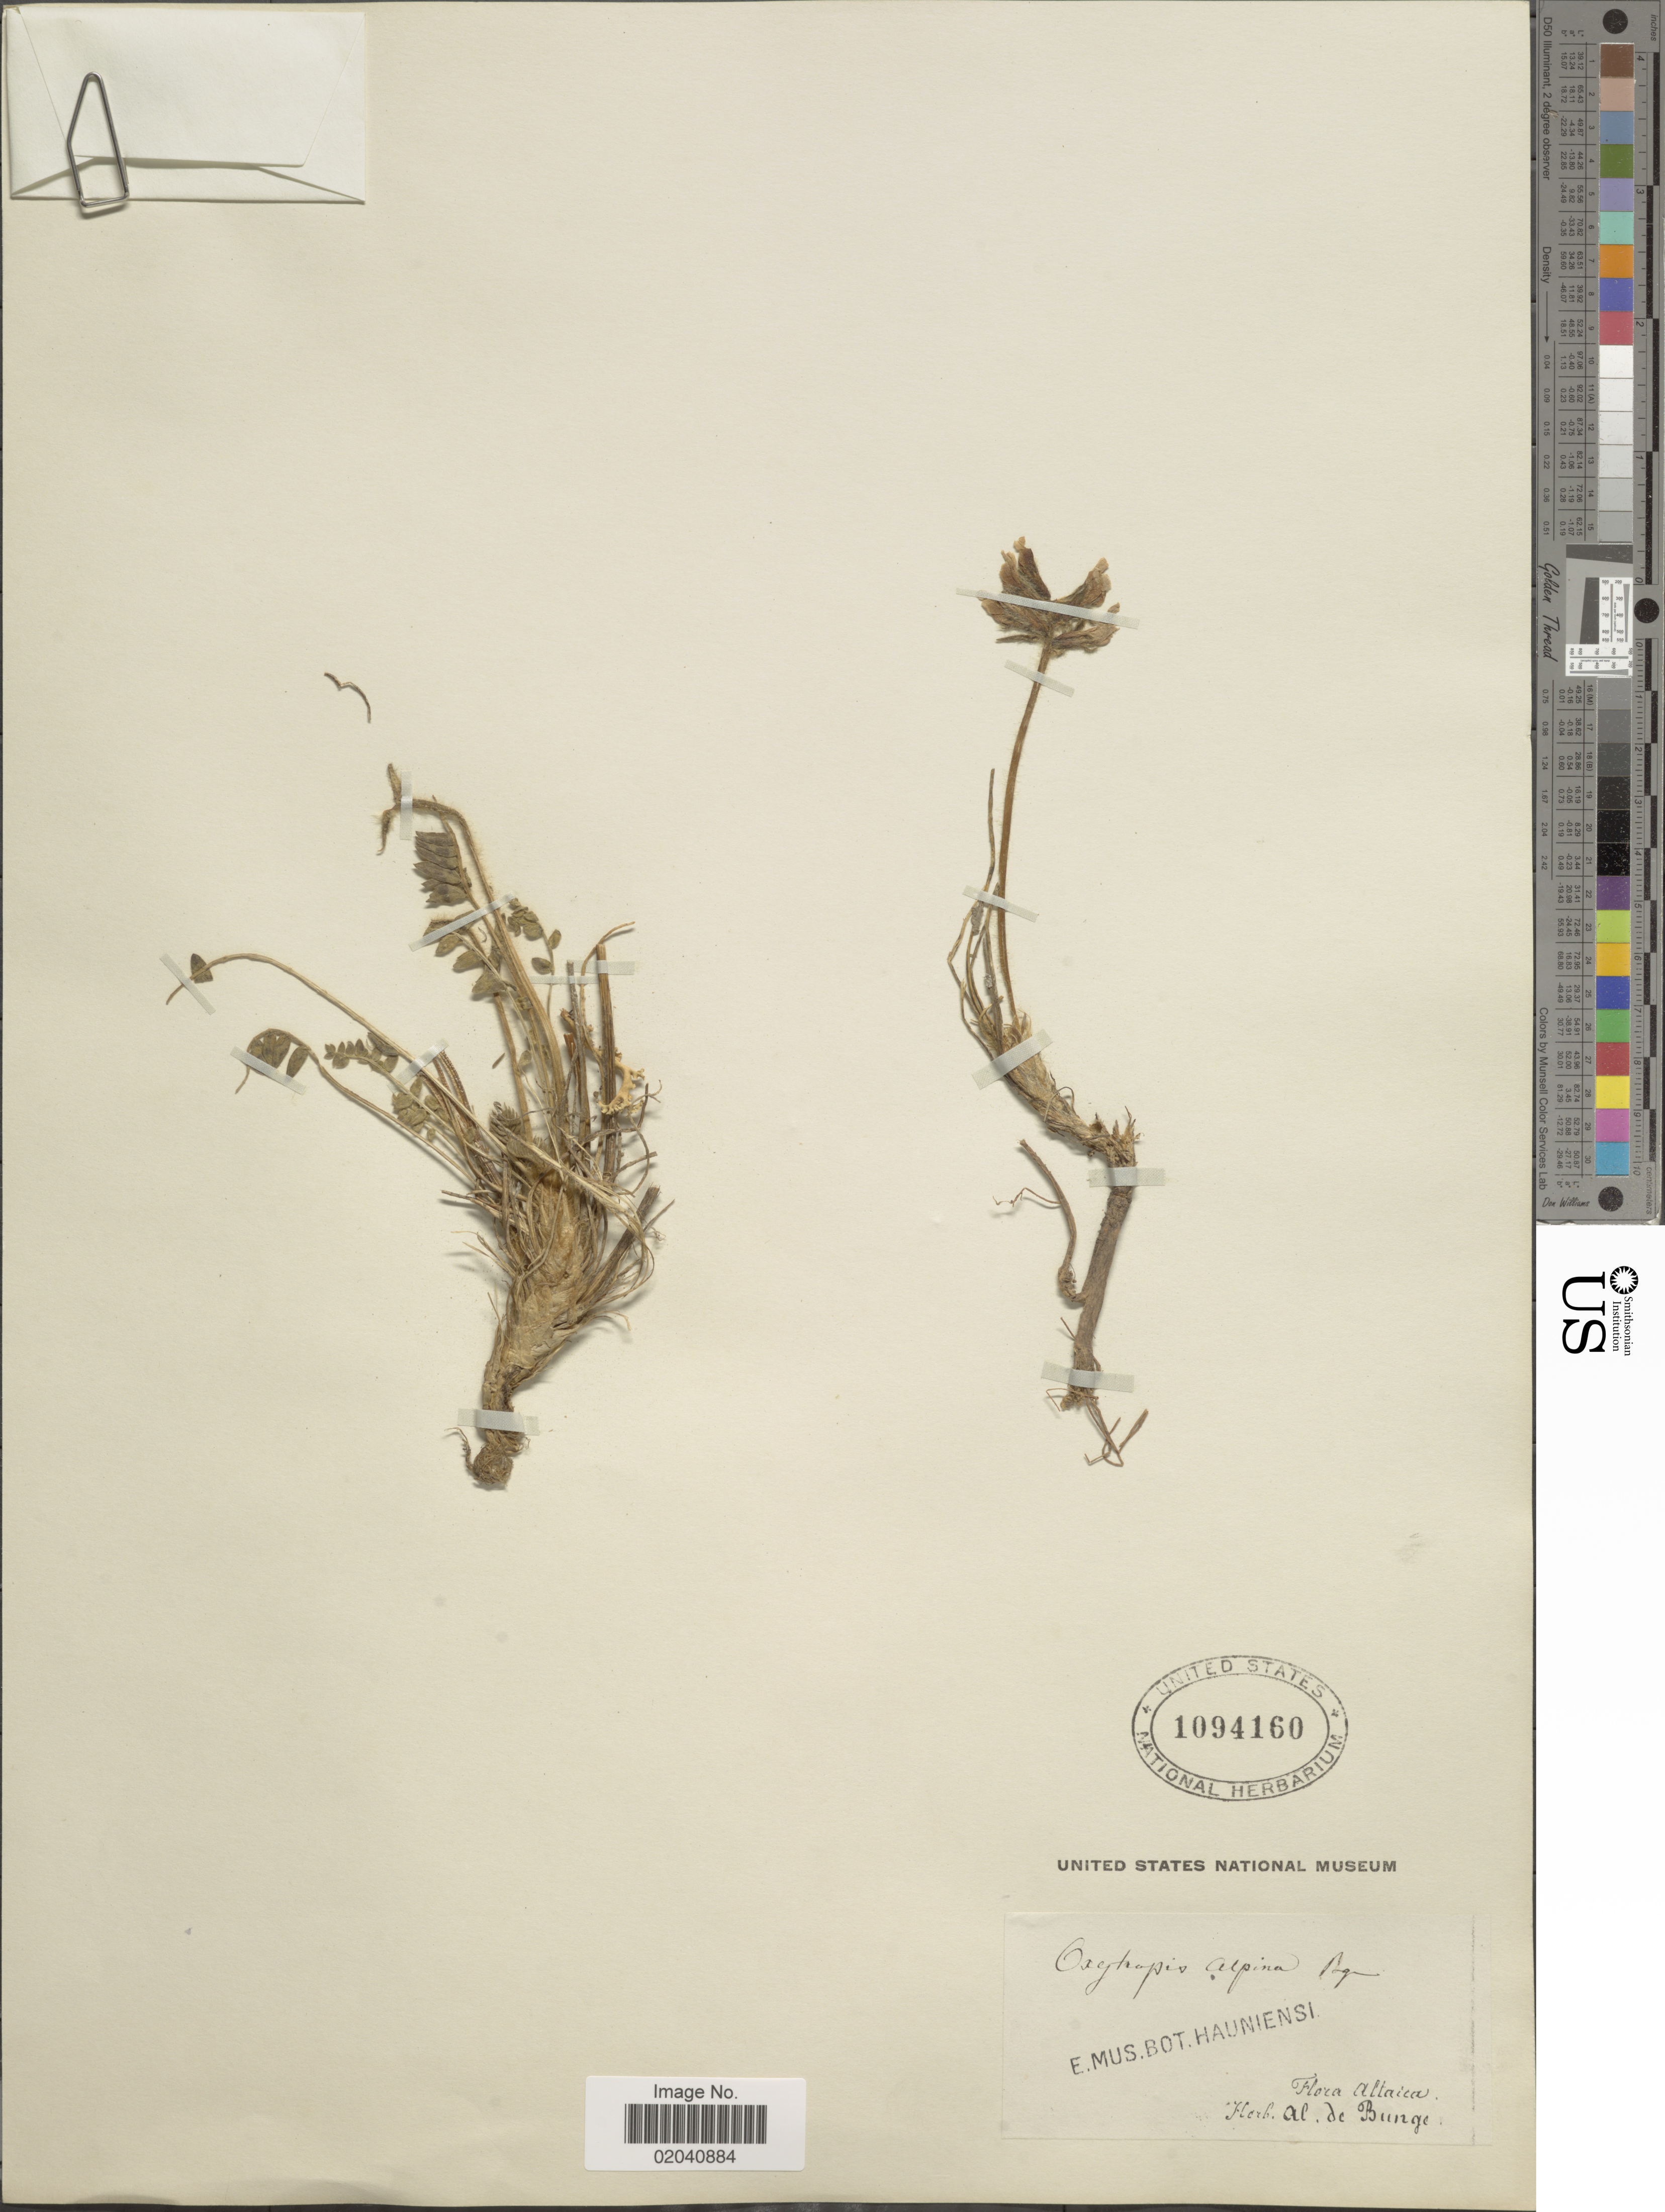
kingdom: Plantae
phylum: Tracheophyta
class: Magnoliopsida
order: Fabales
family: Fabaceae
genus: Oxytropis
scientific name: Oxytropis alpina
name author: Bunge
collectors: ex herb. Bunge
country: Iran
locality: Altaica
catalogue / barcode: US 1094160